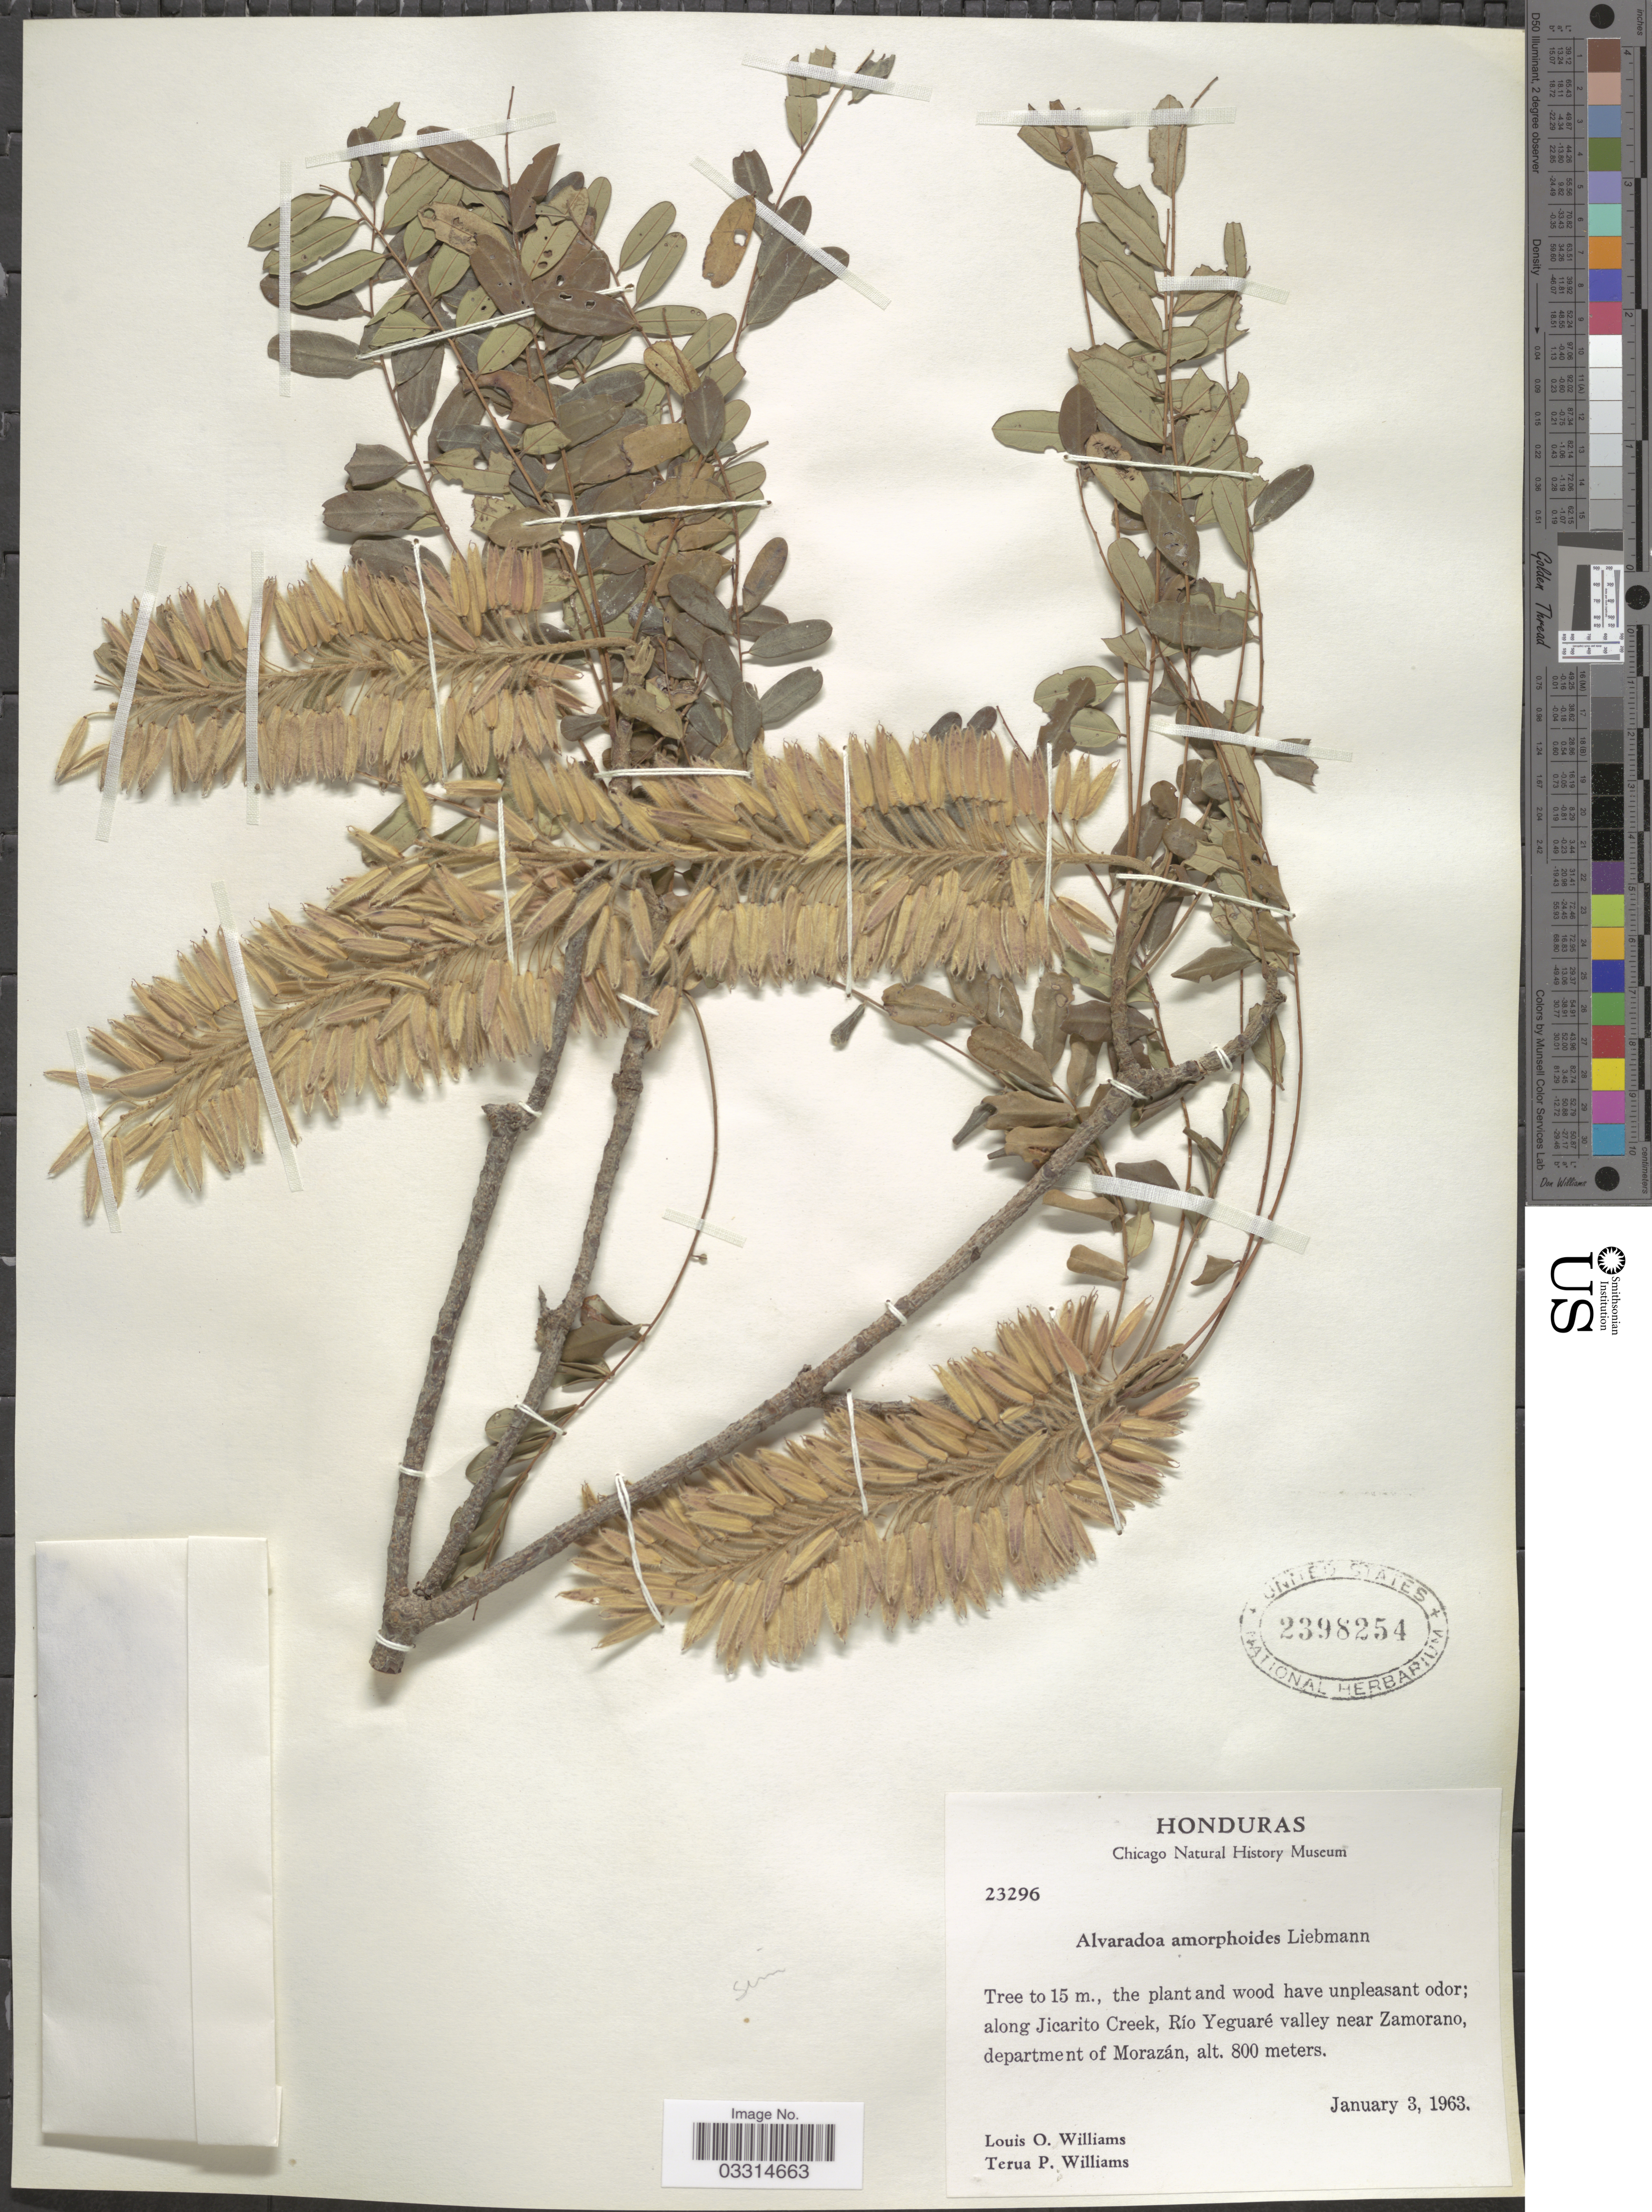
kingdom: Plantae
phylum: Tracheophyta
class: Magnoliopsida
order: Picramniales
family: Picramniaceae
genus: Alvaradoa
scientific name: Alvaradoa amorphoides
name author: Liebm.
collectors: L. O. Williams & T. Williams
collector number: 23296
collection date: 1963-01-03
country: Honduras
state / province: Fco. Morazán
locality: Along Jicarito Creek, Río Yeguaré valley near Zamorano, department of Morazán.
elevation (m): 800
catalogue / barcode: US 2398254